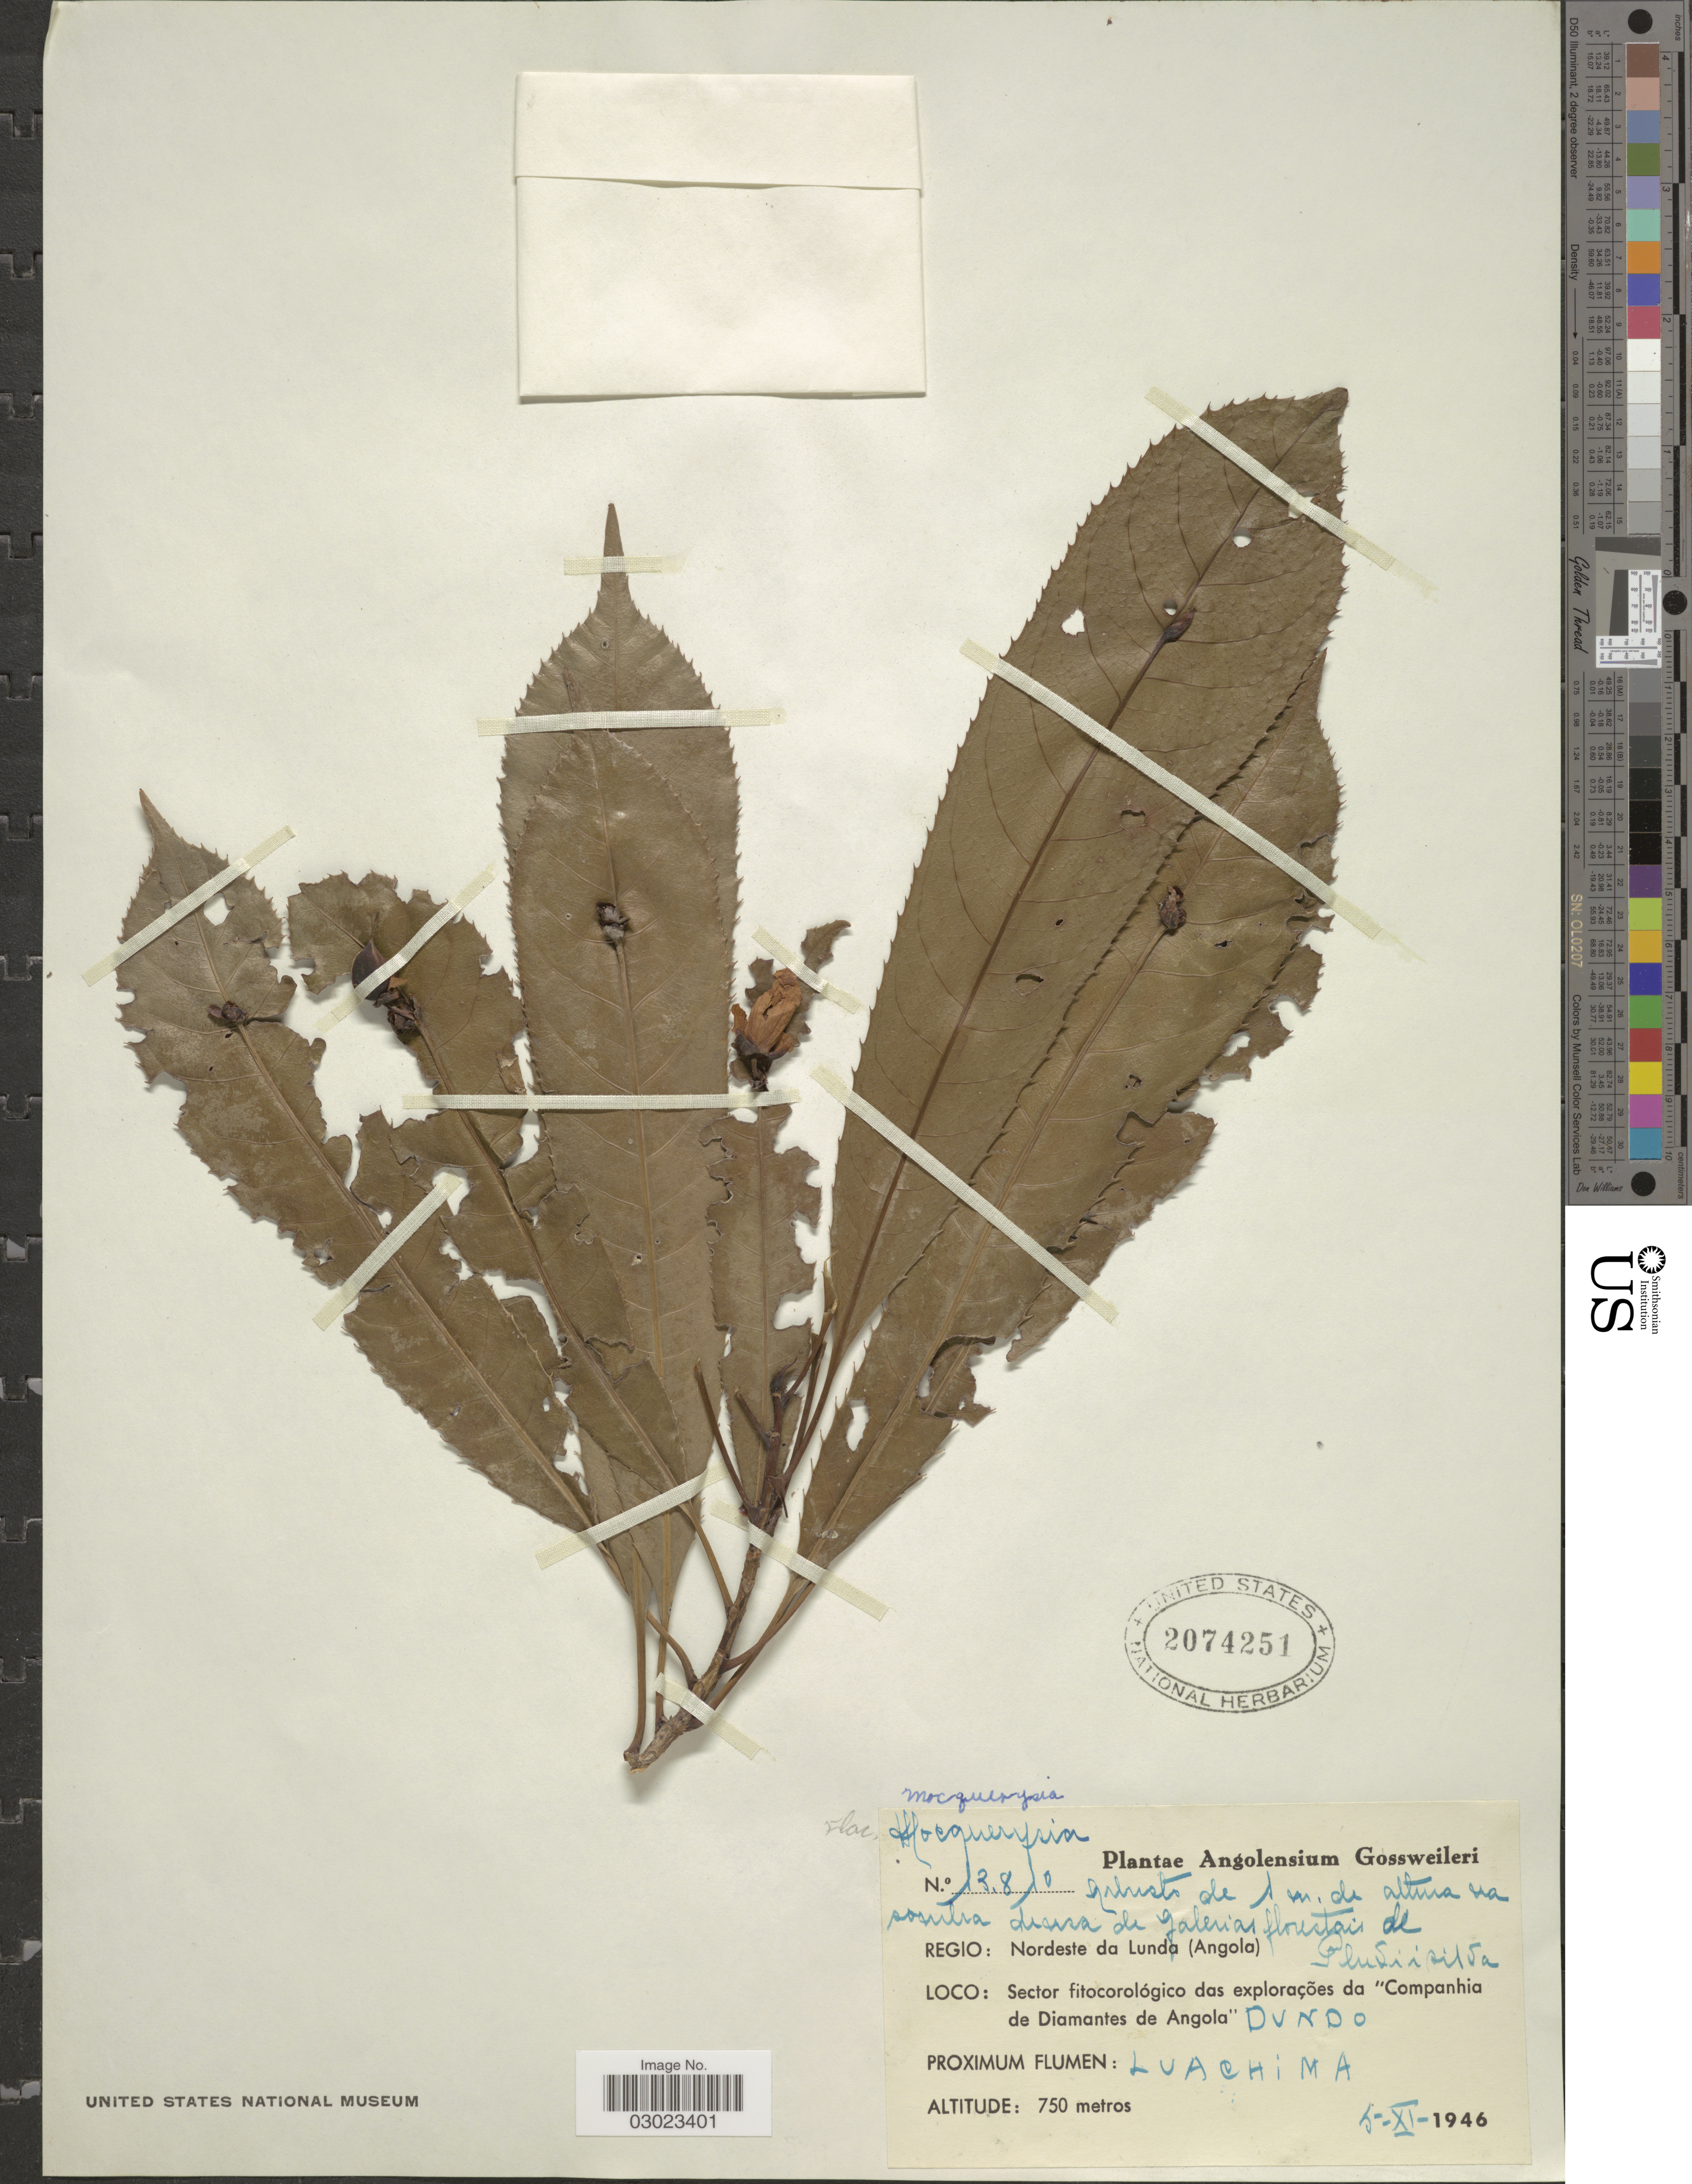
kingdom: Plantae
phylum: Tracheophyta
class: Magnoliopsida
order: Malpighiales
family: Salicaceae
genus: Mocquerysia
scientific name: Mocquerysia sp.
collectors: -. Gossweiler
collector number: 13810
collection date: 1946-11-05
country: Angola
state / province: Lunda Norte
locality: Regio: Nordeste da Lunda (Angola), Sector fitocorológico das explorações da "Companhia de Diamantes de Angola" Dundo.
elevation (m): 750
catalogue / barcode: US 2074251